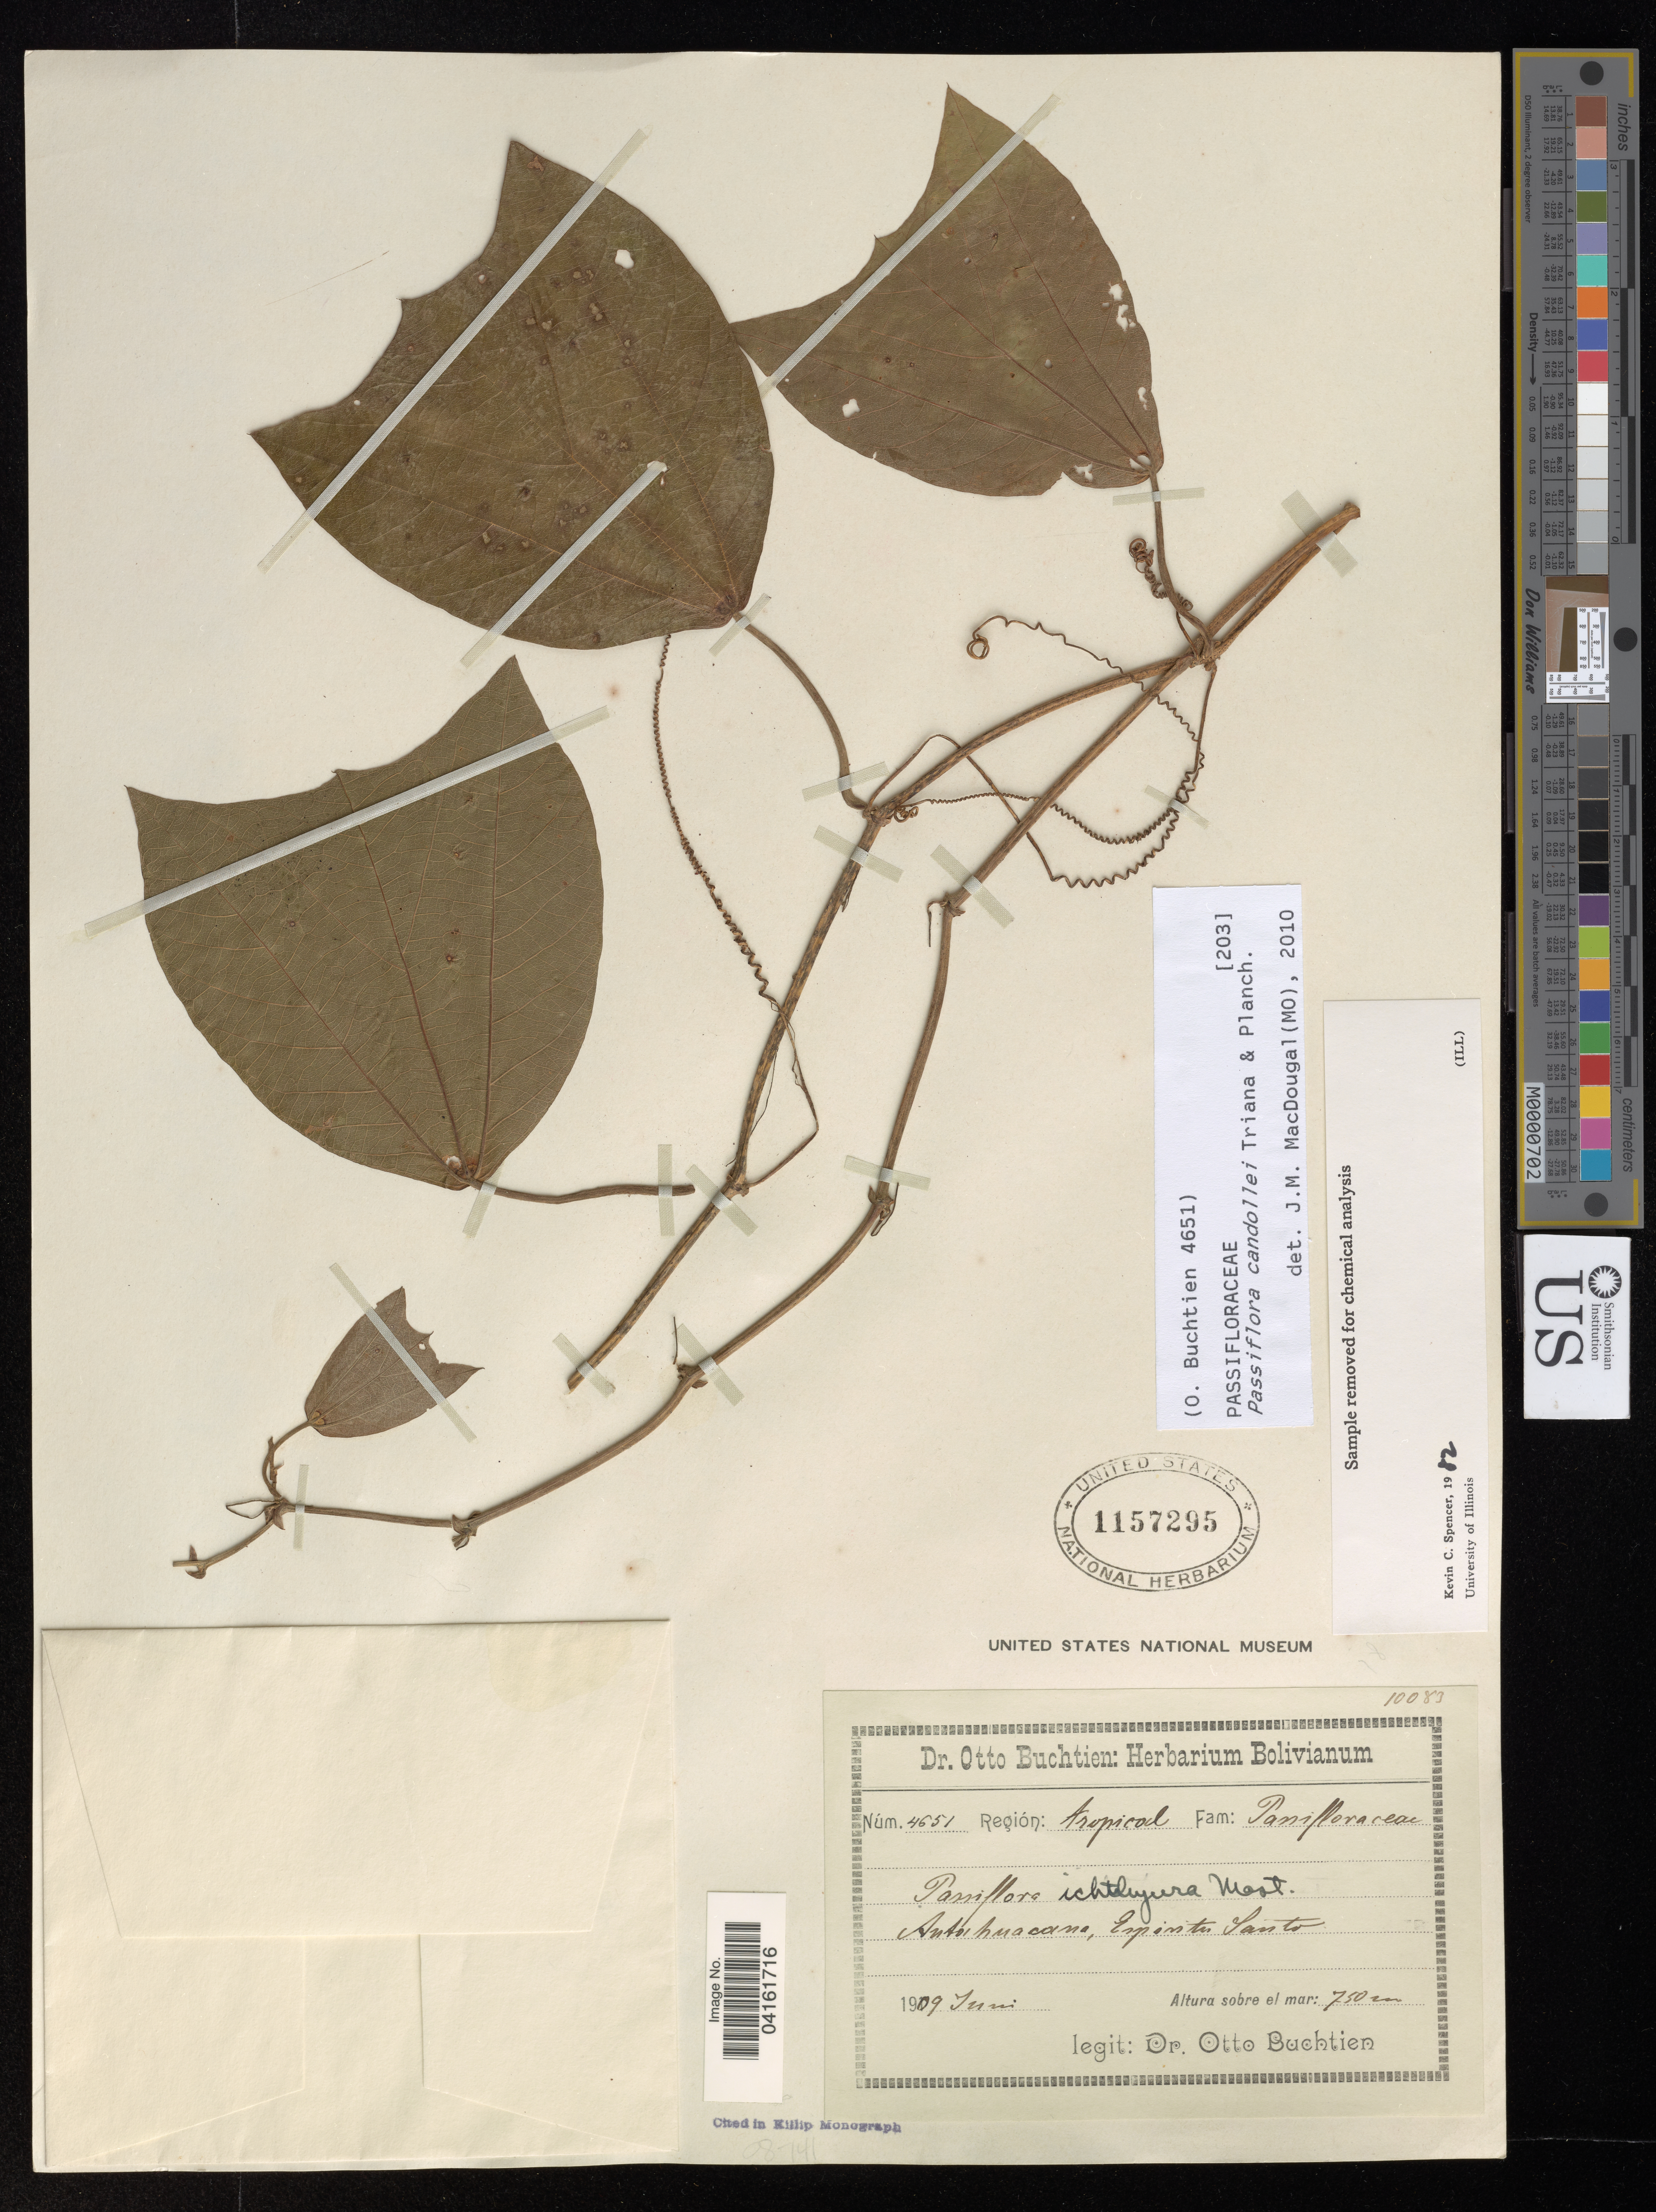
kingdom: Plantae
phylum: Tracheophyta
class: Magnoliopsida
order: Malpighiales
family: Passifloraceae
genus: Passiflora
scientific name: Passiflora candollei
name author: Triana & Planch.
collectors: O. Buchtien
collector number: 4651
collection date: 1909-06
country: Bolivia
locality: Región: tropical. Antoihuacana*, Espiritu Santo.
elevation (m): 750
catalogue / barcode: US 1157295